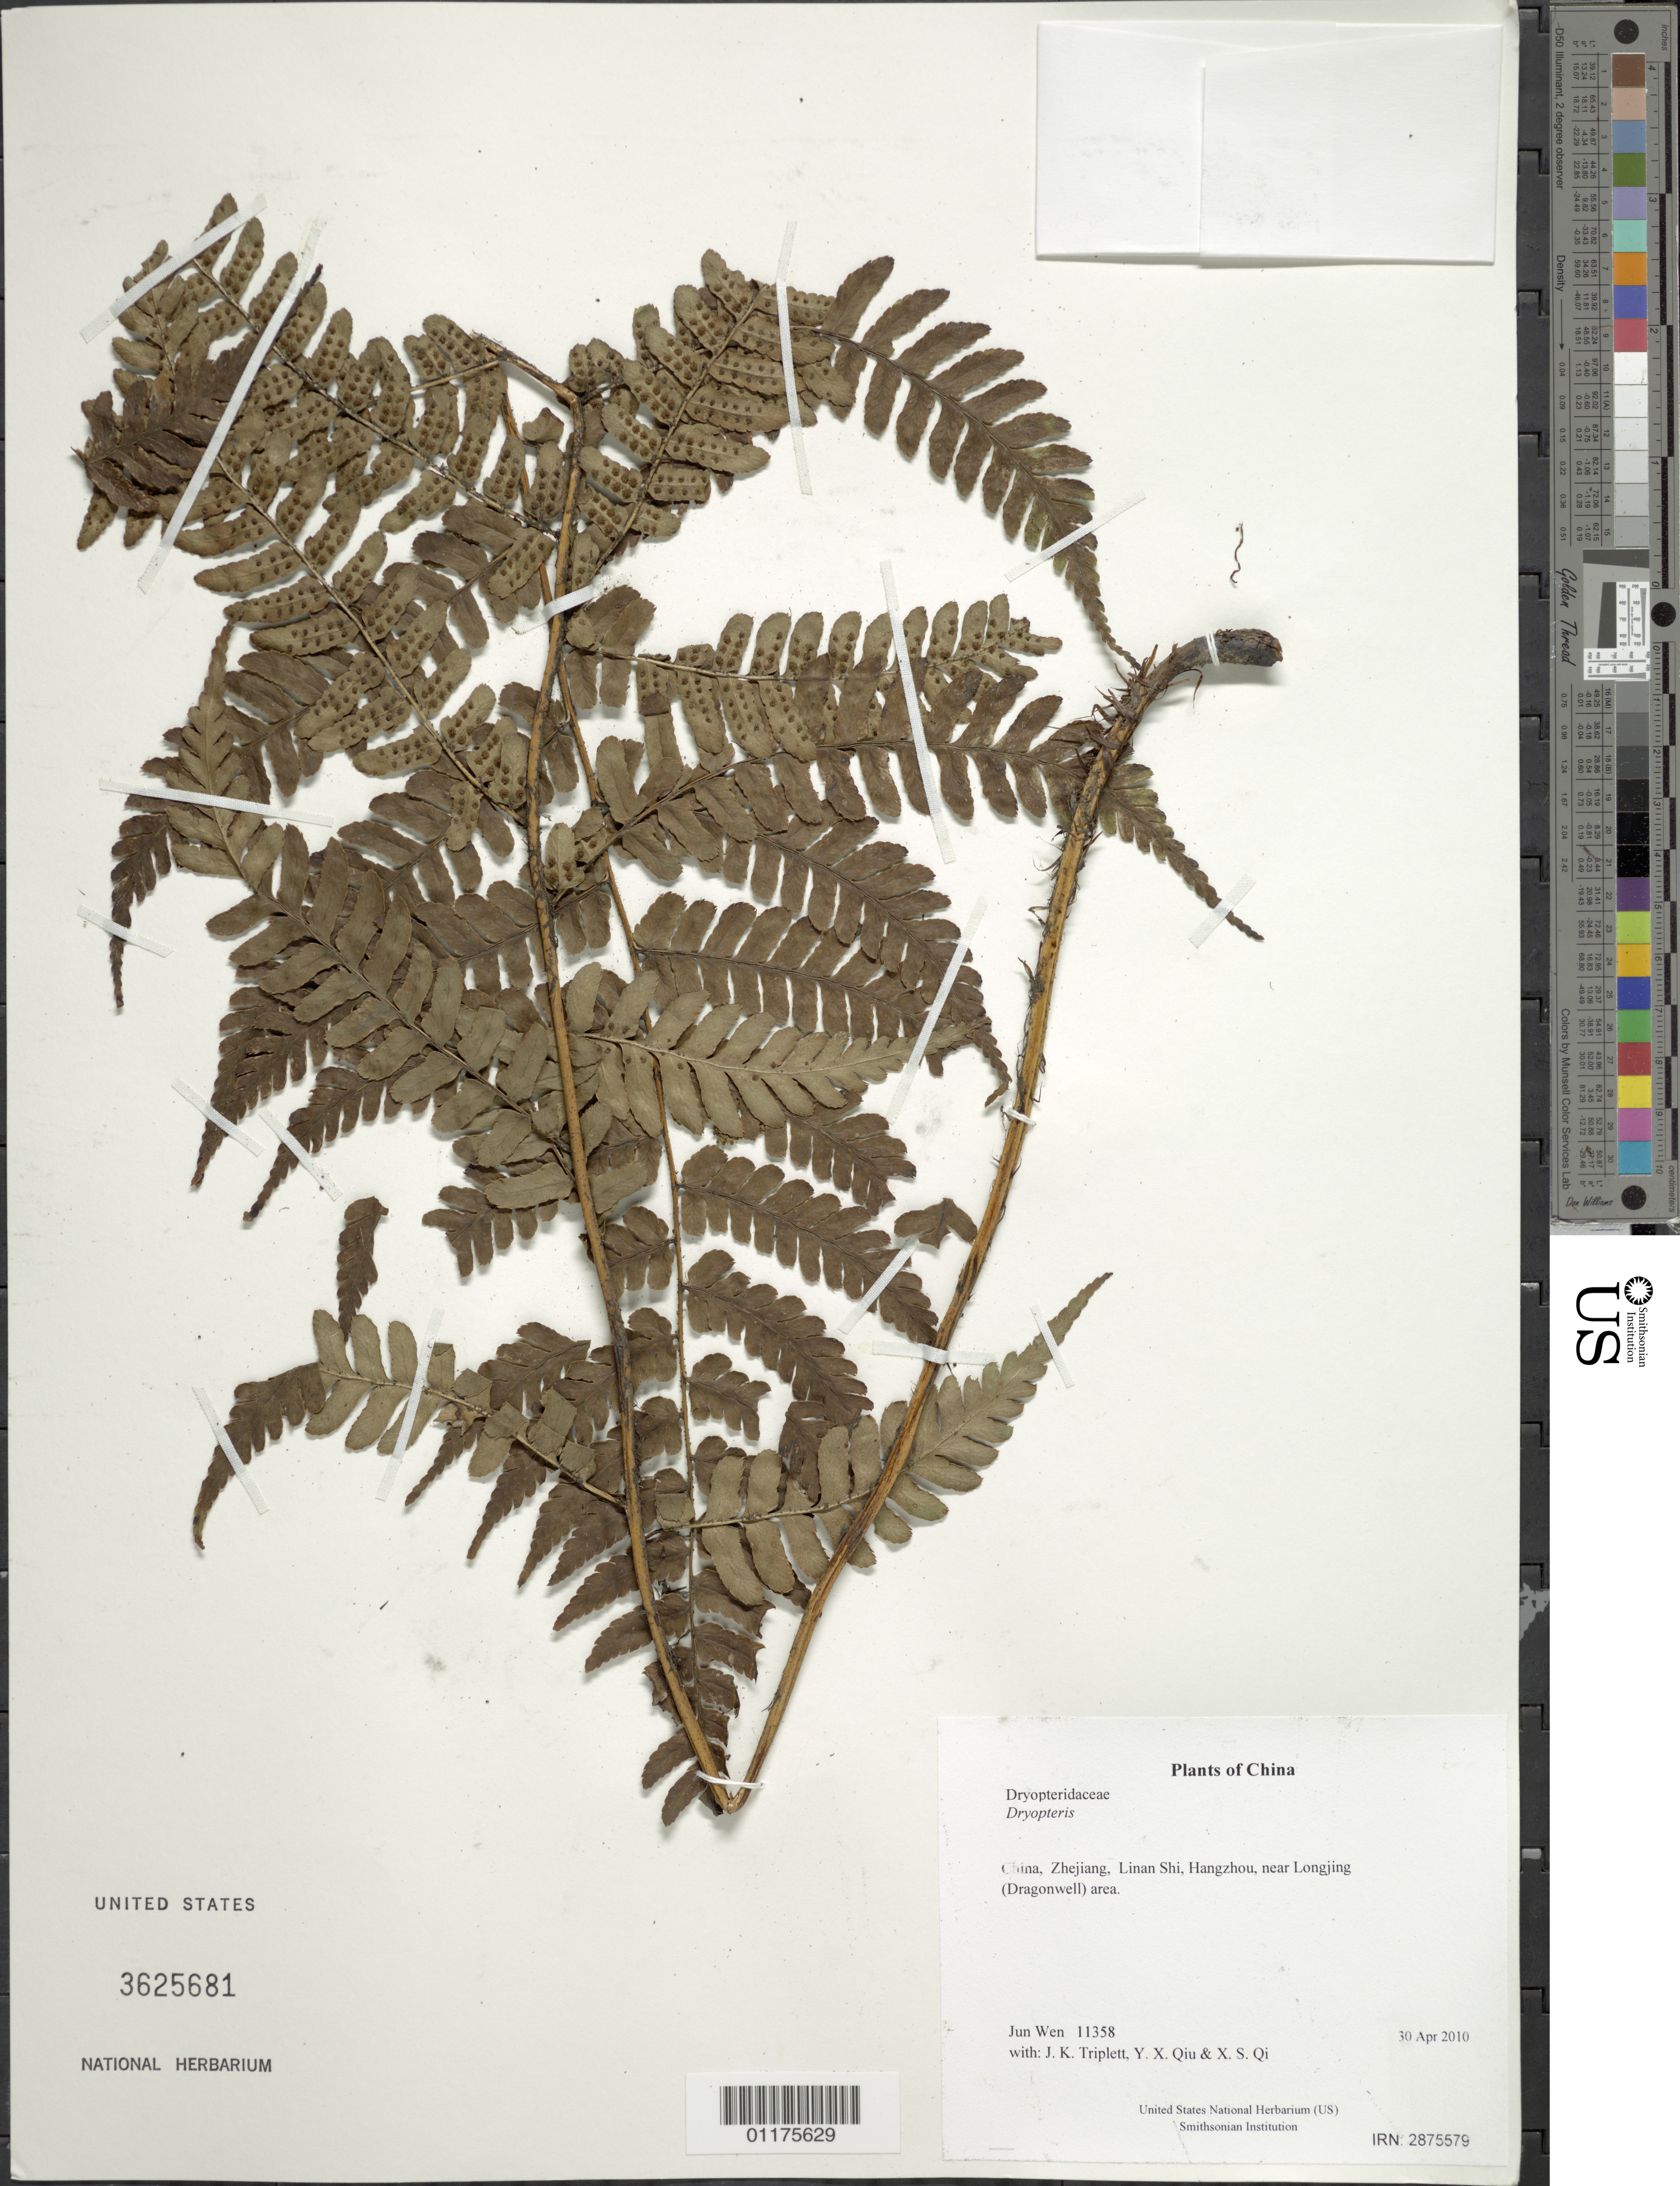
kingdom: Plantae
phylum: Tracheophyta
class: Polypodiopsida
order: Polypodiales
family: Dryopteridaceae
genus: Dryopteris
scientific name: Dryopteris sp.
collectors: J. Wen, J. K. Triplett, Y. X. Qiu & X. S. Qi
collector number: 11358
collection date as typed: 30 Apr 2010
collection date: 2010-04-30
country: China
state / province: Zhejiang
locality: Linan Shi, Hangzhou, near Longjing (Dragonwell) area.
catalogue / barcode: US 3625681